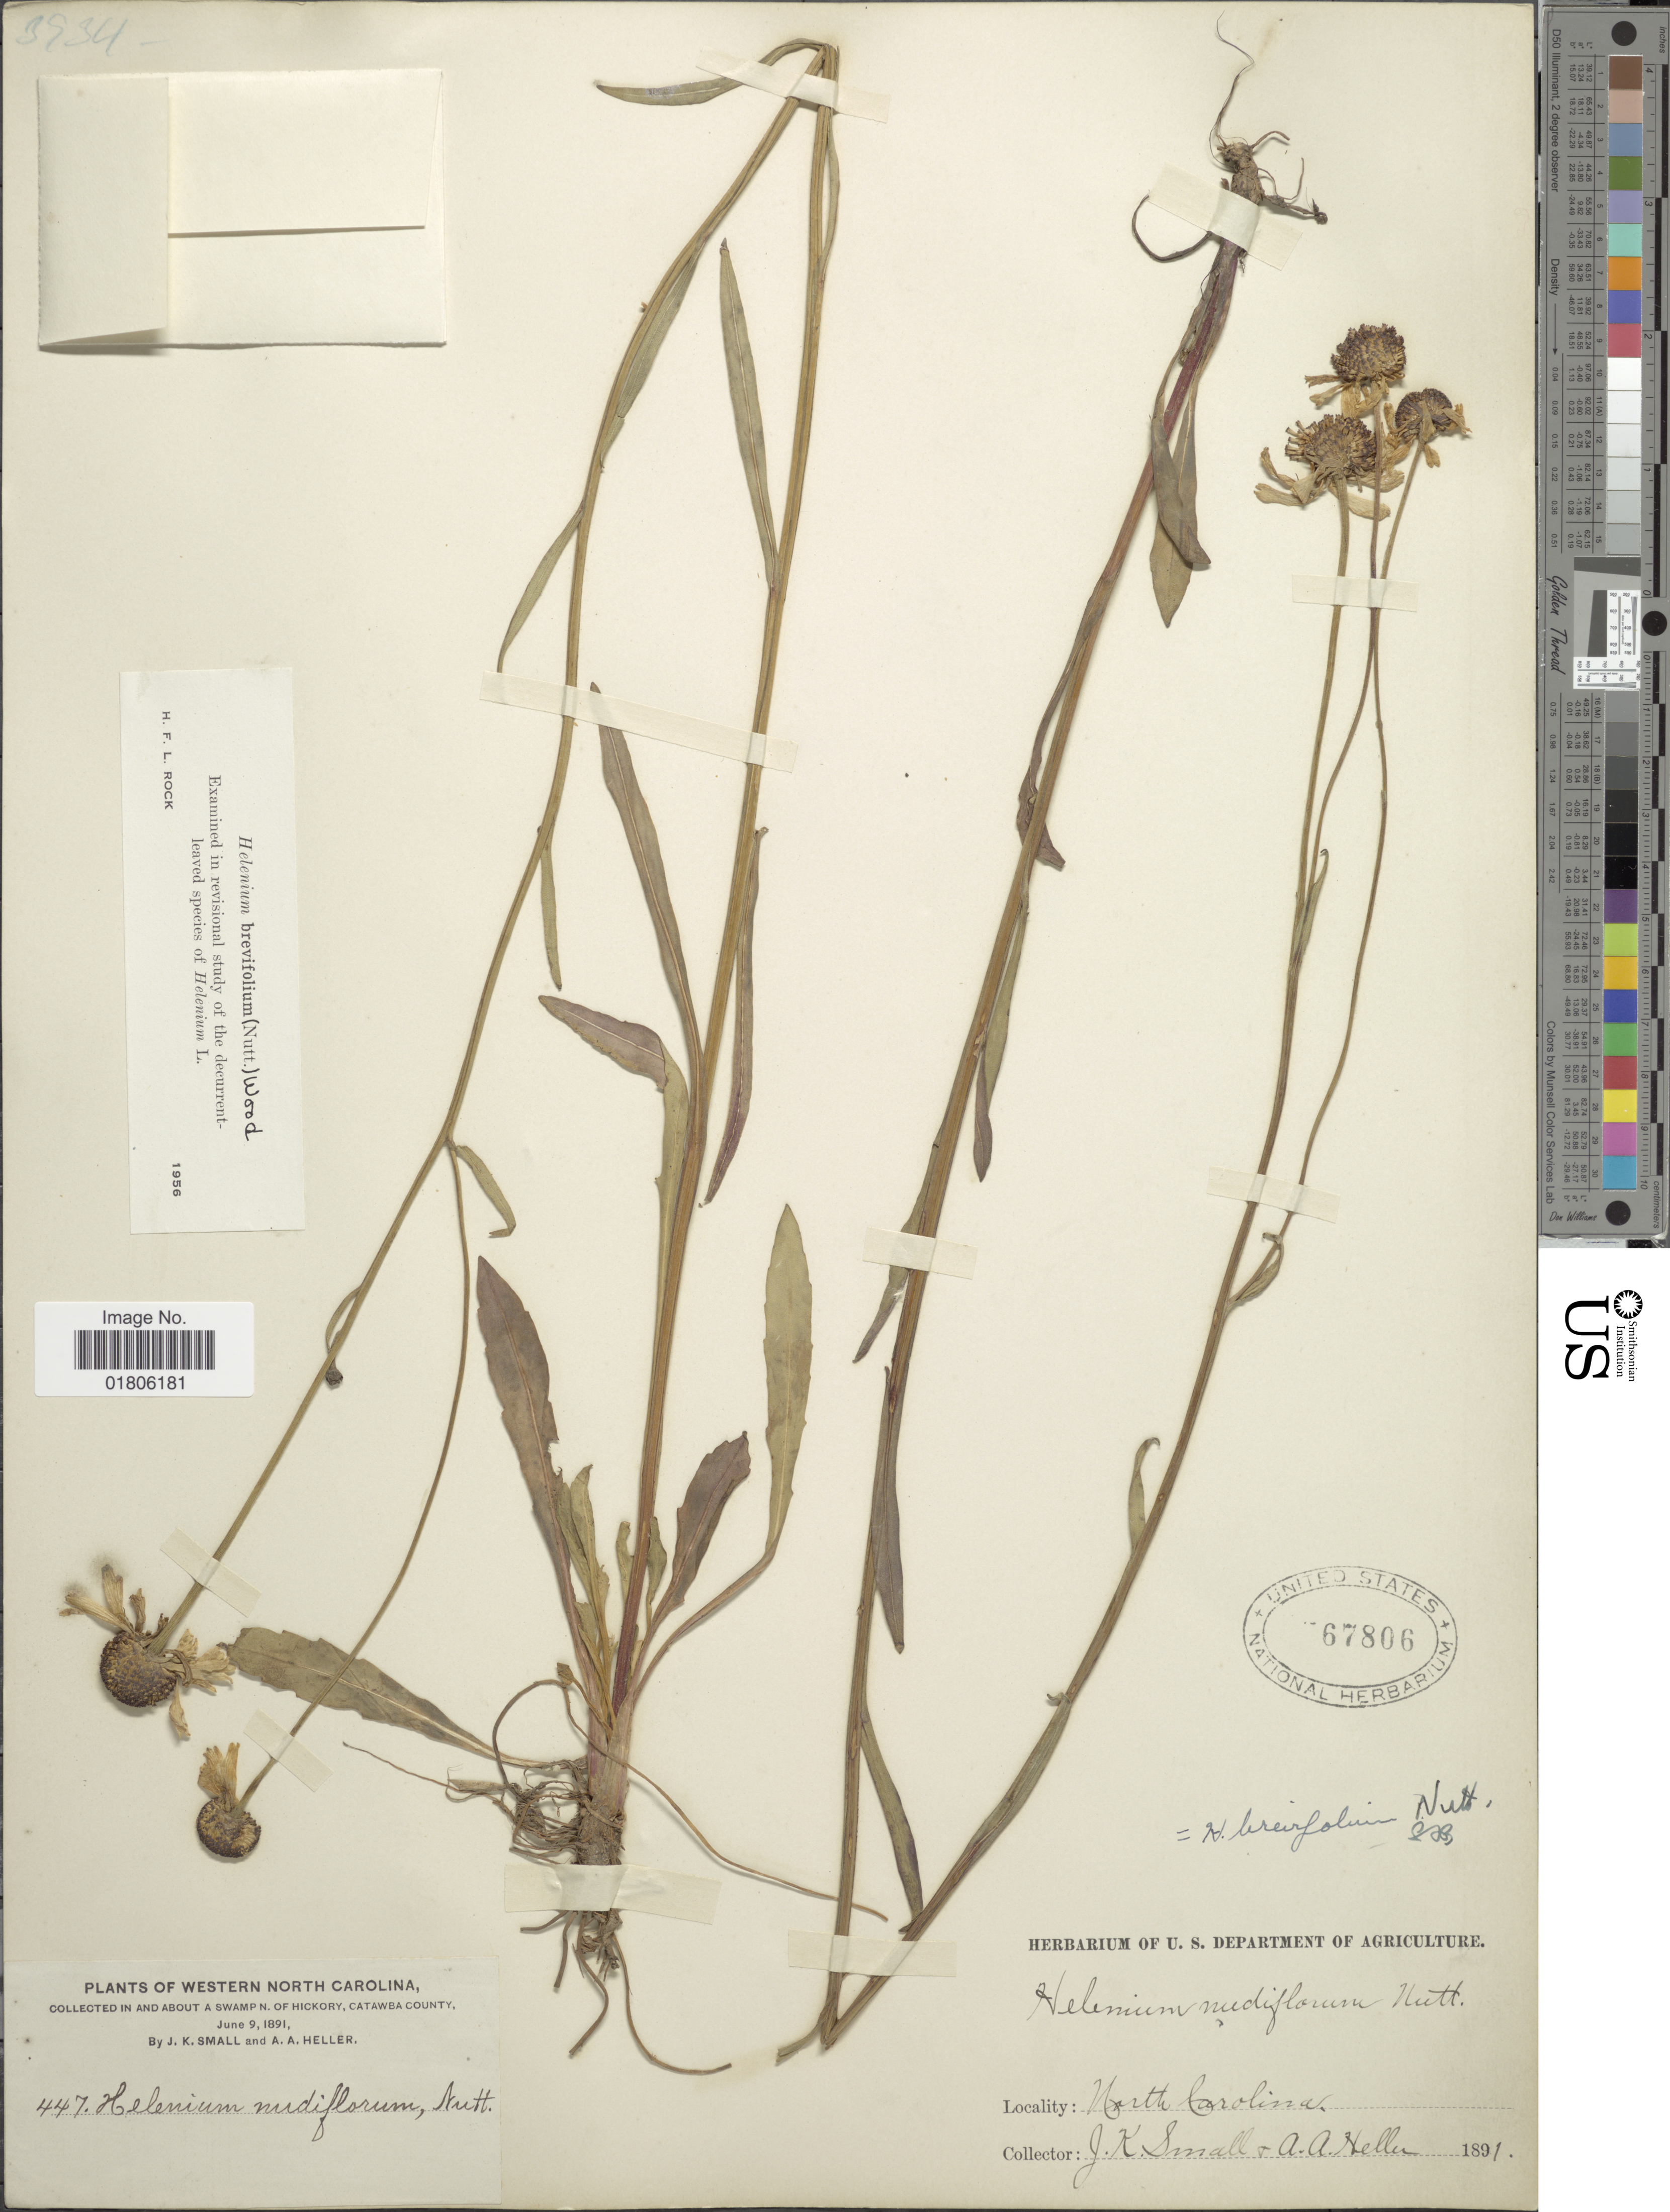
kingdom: Plantae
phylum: Tracheophyta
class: Magnoliopsida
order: Asterales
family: Asteraceae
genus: Helenium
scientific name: Helenium brevifolium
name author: (Nutt.) Alph. Wood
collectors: J. K. Small & A. A. Heller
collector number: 447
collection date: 1891-06-09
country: United States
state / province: North Carolina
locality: About a swamp N. of Hickory, Catawba County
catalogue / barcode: US 67806